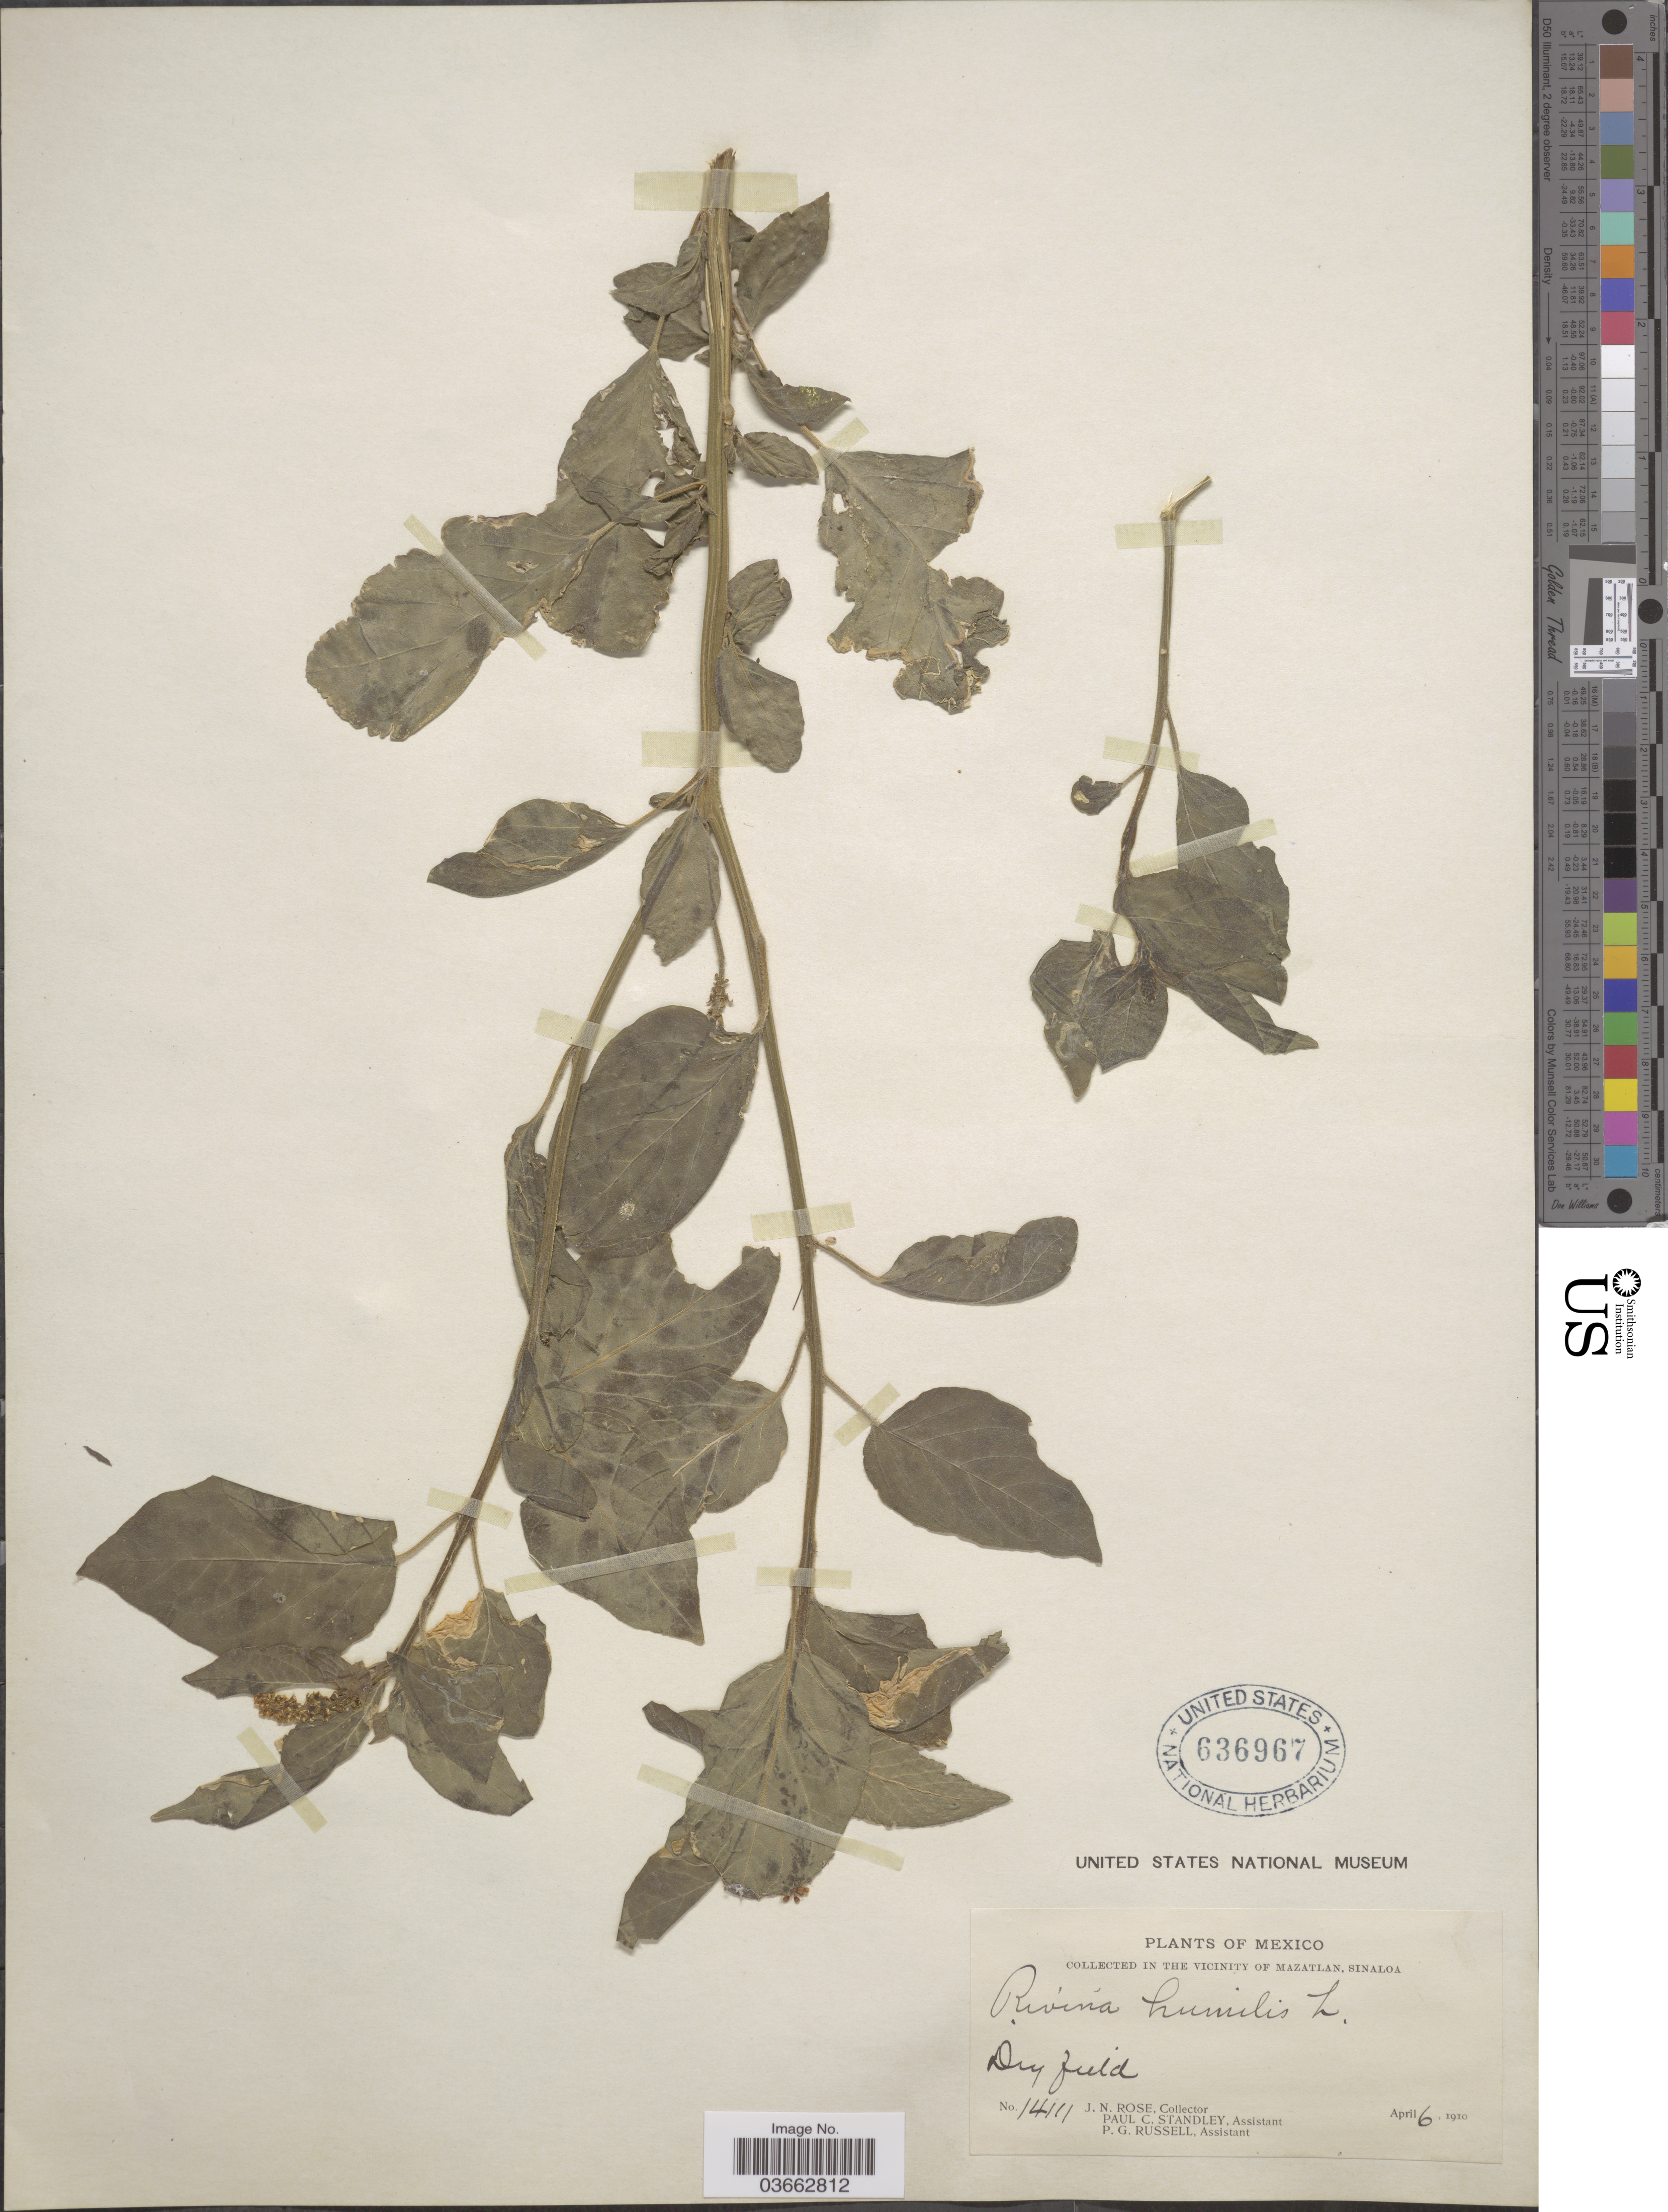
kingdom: Plantae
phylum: Tracheophyta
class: Magnoliopsida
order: Caryophyllales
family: Phytolaccaceae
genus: Rivina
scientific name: Rivina humilis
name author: L.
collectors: J. N. Rose, P. C. Standley & P. G. Russell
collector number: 14111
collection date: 1910-04-06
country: Mexico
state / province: Sinaloa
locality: In the vicinity of Mazatlan.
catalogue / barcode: US 636967